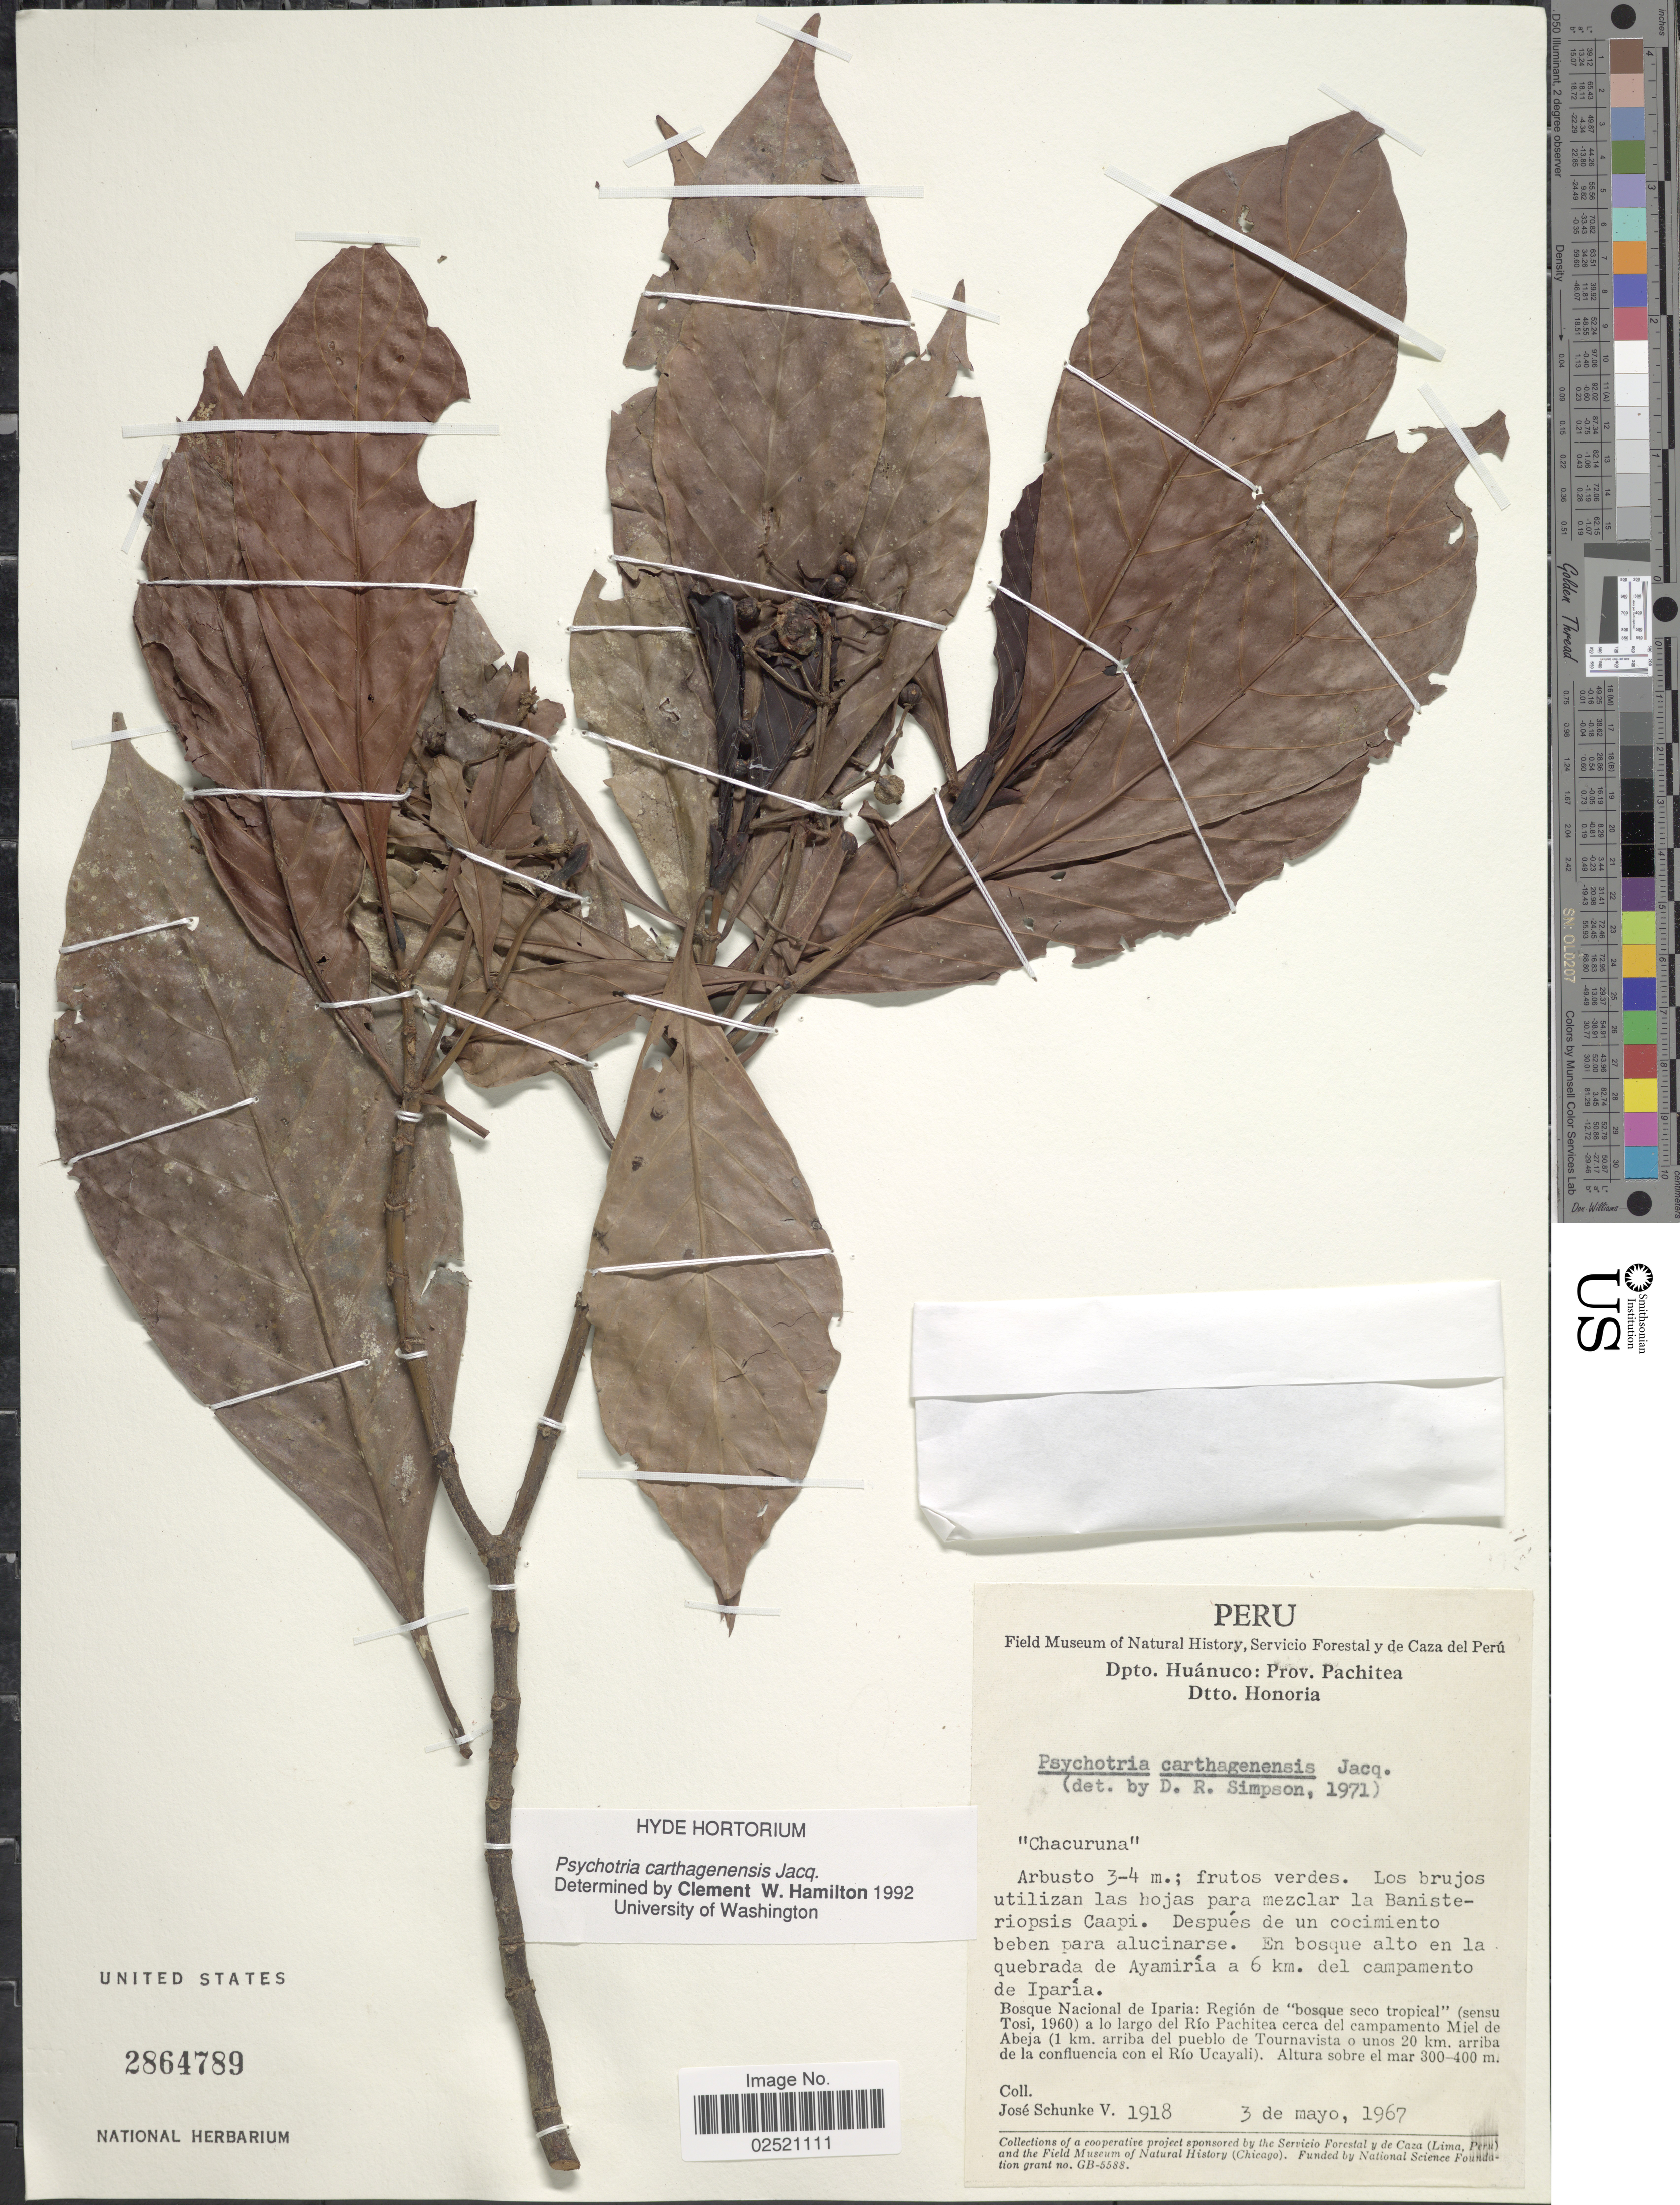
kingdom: Plantae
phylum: Tracheophyta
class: Magnoliopsida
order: Gentianales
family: Rubiaceae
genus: Psychotria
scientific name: Psychotria carthagenensis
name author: Jacq.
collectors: J. Schunke Vigo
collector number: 1918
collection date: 1967-05-03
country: Peru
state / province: Huánuco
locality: Prov. Pachitea, Dtto. Honoria, en bosque alto en la quebrada de Ayamiria a 6 km. del campamento de Iparia, Bosque Nacional de Iparia: Region de "bosque seco tropical" (sensu Tosi, 19600 a lo largo del Rio Pachitea cerca del campamento Miel de Abeja (1 km. arriba del pueblo de Tournavista o unos 20 km. arriba de la confluencia con el Rio Ucayali)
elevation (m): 300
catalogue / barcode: US 2864789